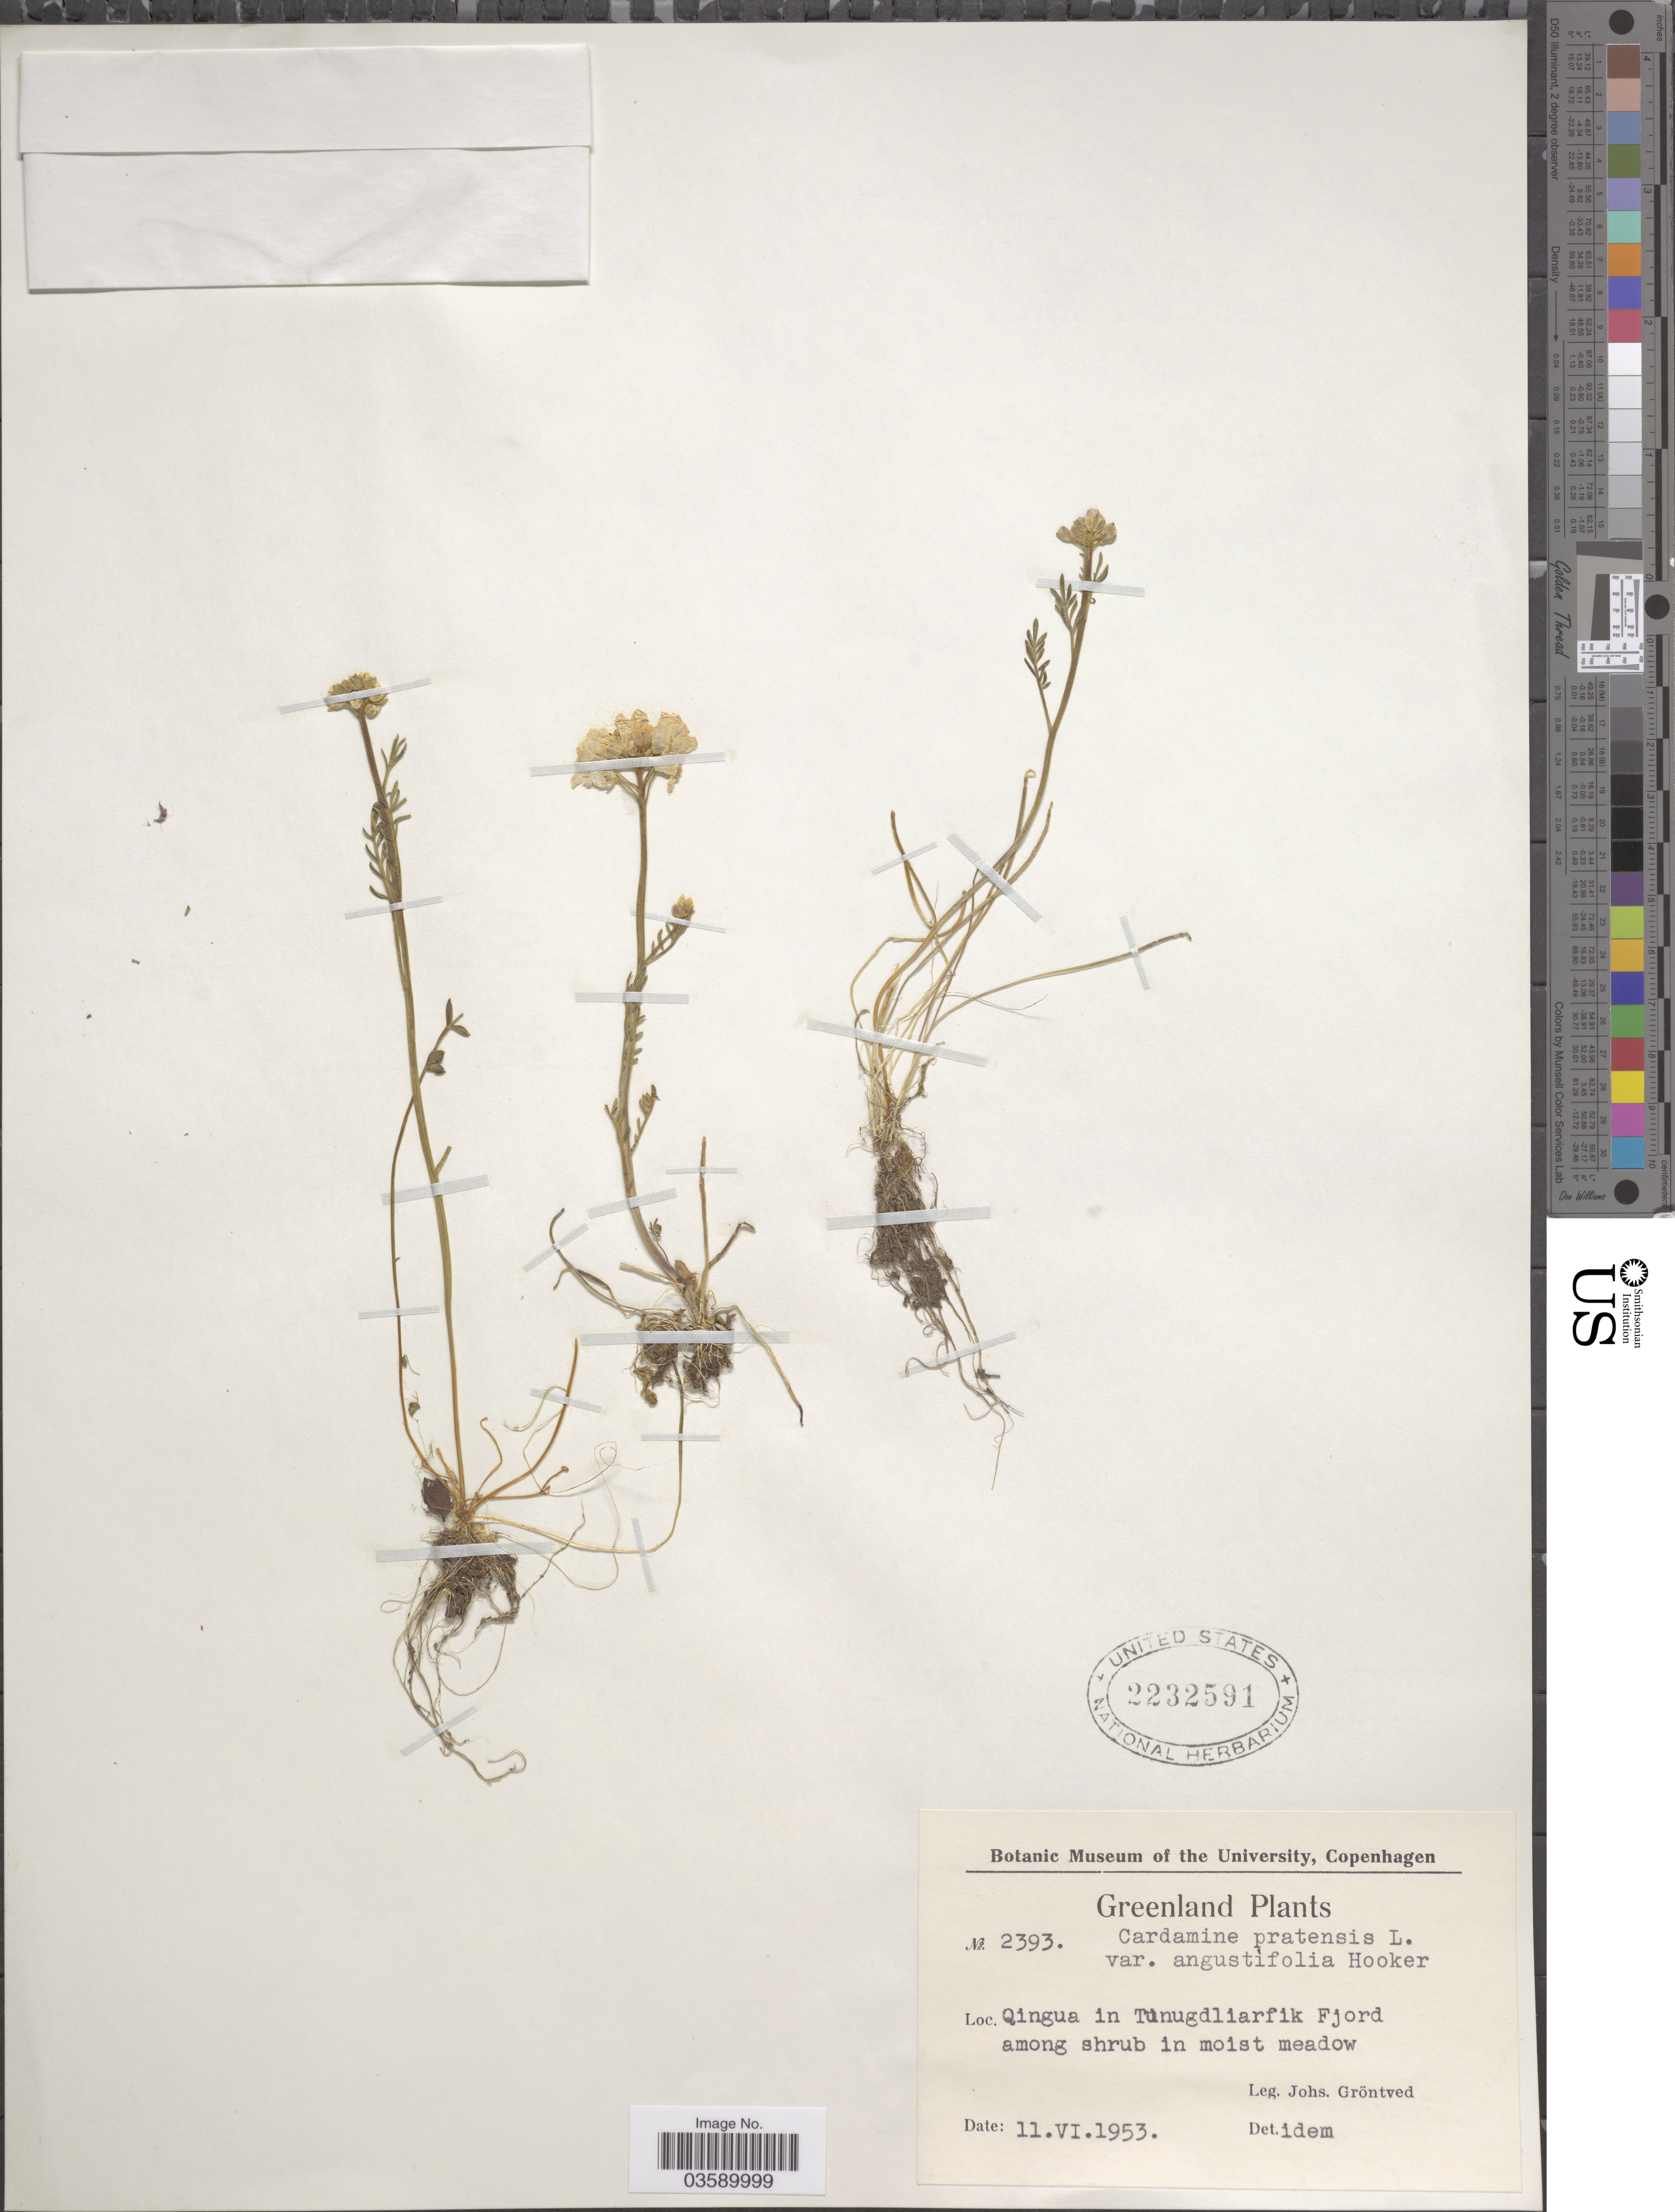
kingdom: Plantae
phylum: Tracheophyta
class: Magnoliopsida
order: Brassicales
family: Brassicaceae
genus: Cardamine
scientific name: Cardamine pratensis subsp. angustifolia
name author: (Hook.) O.E. Schulz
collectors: J. Gröntved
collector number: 2393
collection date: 1953-06-11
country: Greenland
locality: Qingua in Tunugdliarfik Fjord among shrub in moist meadow.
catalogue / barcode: US 2232591